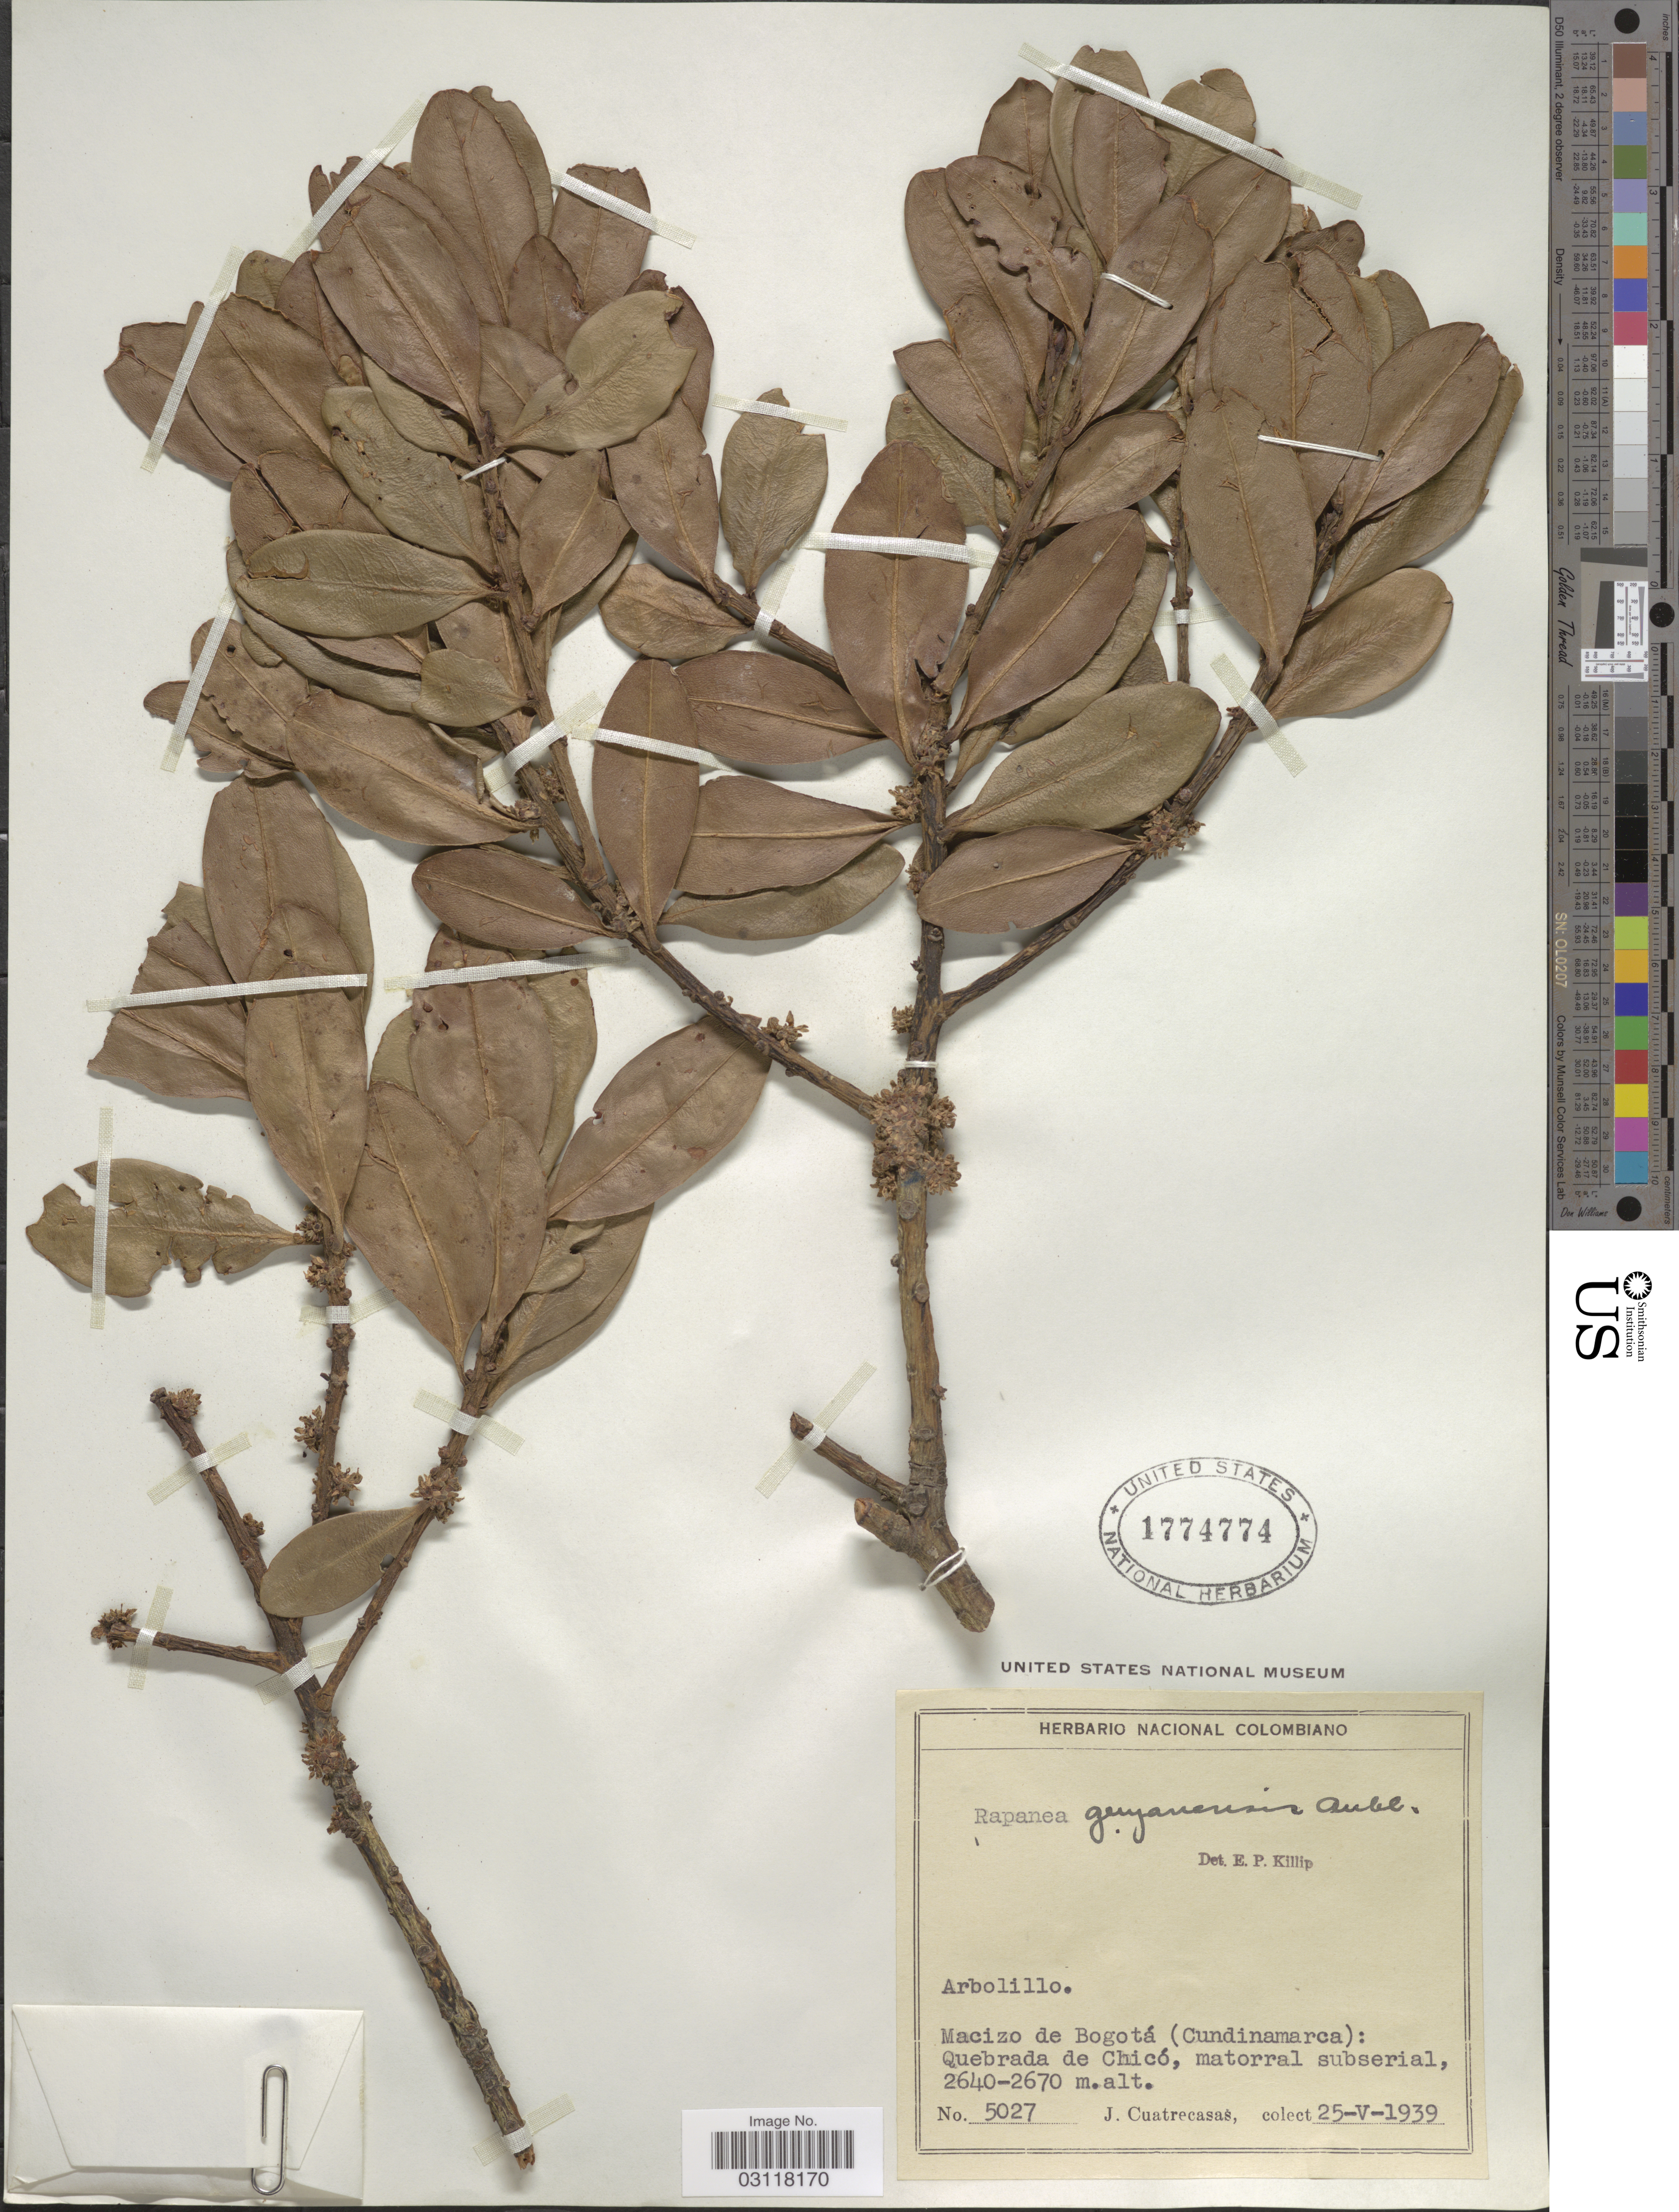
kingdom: Plantae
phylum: Tracheophyta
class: Magnoliopsida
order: Ericales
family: Primulaceae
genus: Rapanea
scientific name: Rapanea guianensis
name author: Aubl.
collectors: J. Cuatrecasas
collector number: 5027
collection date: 1939-05-25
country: Colombia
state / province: Cundinamarca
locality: Macizo de Bogotá (Cundinamarca): Quebrada de Chicó, matorral subserial.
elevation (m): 2640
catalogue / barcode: US 1774774